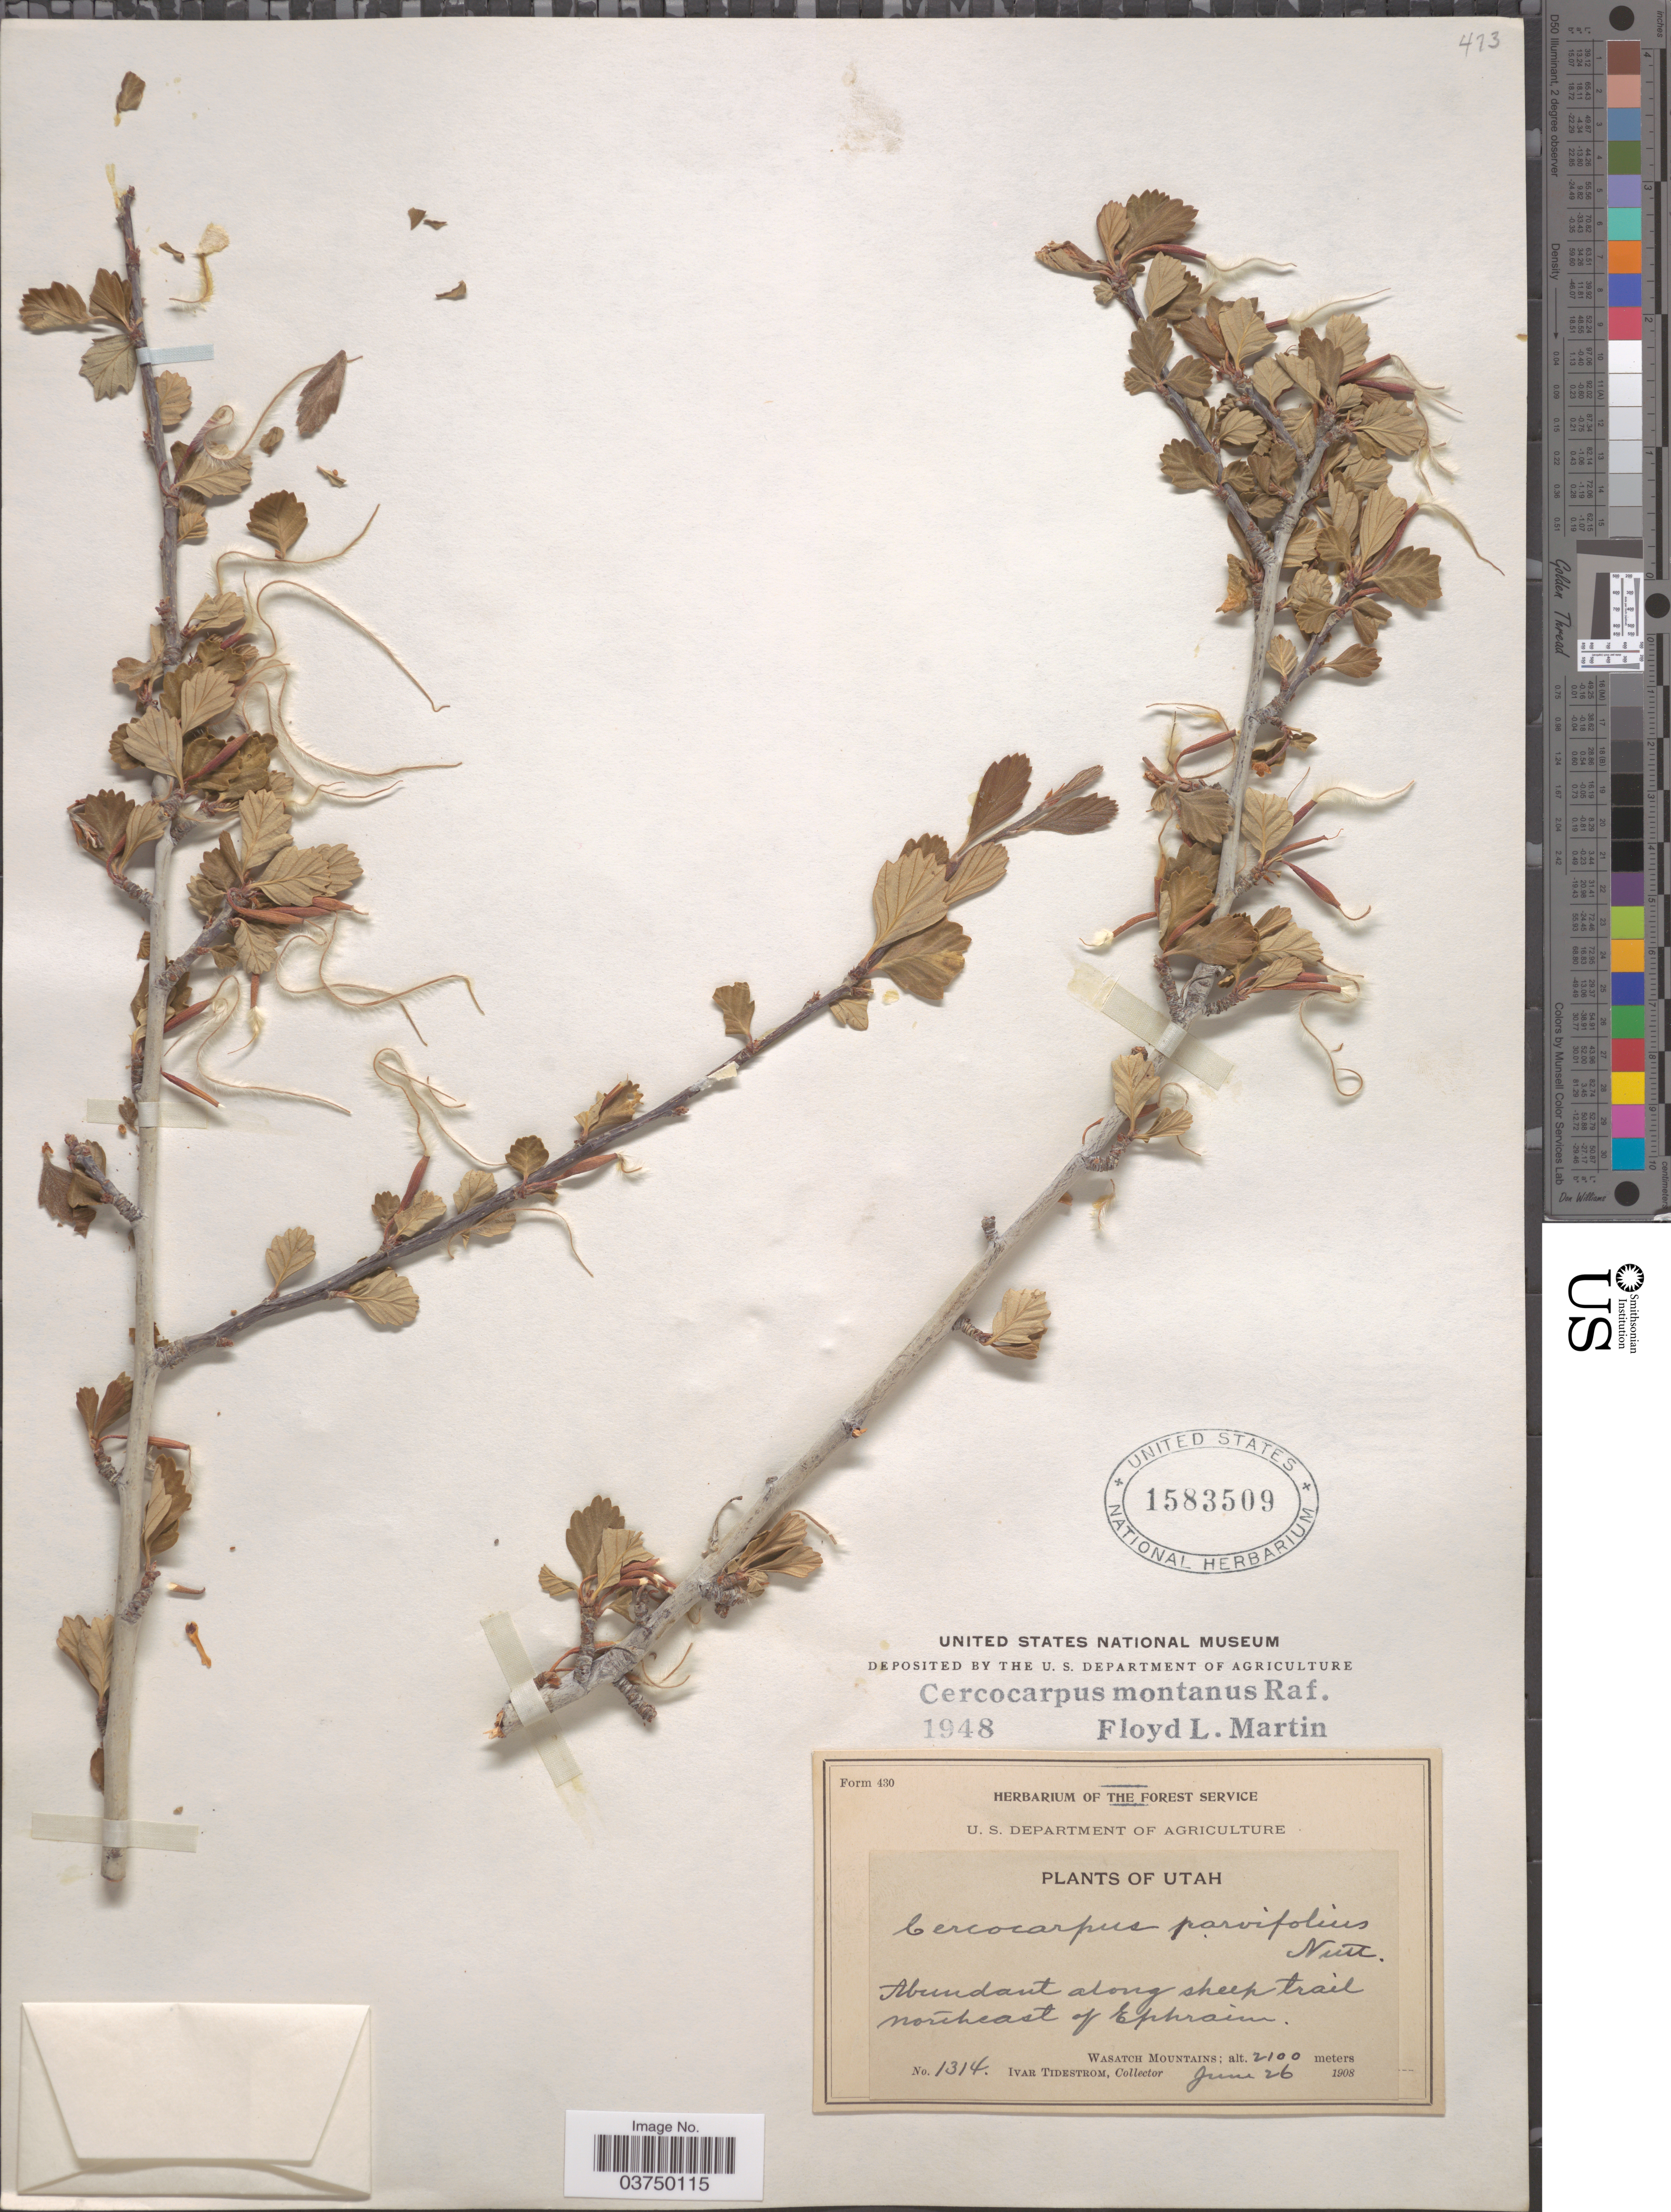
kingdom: Plantae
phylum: Tracheophyta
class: Magnoliopsida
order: Rosales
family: Rosaceae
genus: Cercocarpus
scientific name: Cercocarpus montanus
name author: Raf.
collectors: I. F. Tidestrom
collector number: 1314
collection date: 1908-06-26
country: United States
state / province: Utah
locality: Along sheep trail northeast of Ephraim. Wasatch Mountains.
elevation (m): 2100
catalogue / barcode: US 1583509